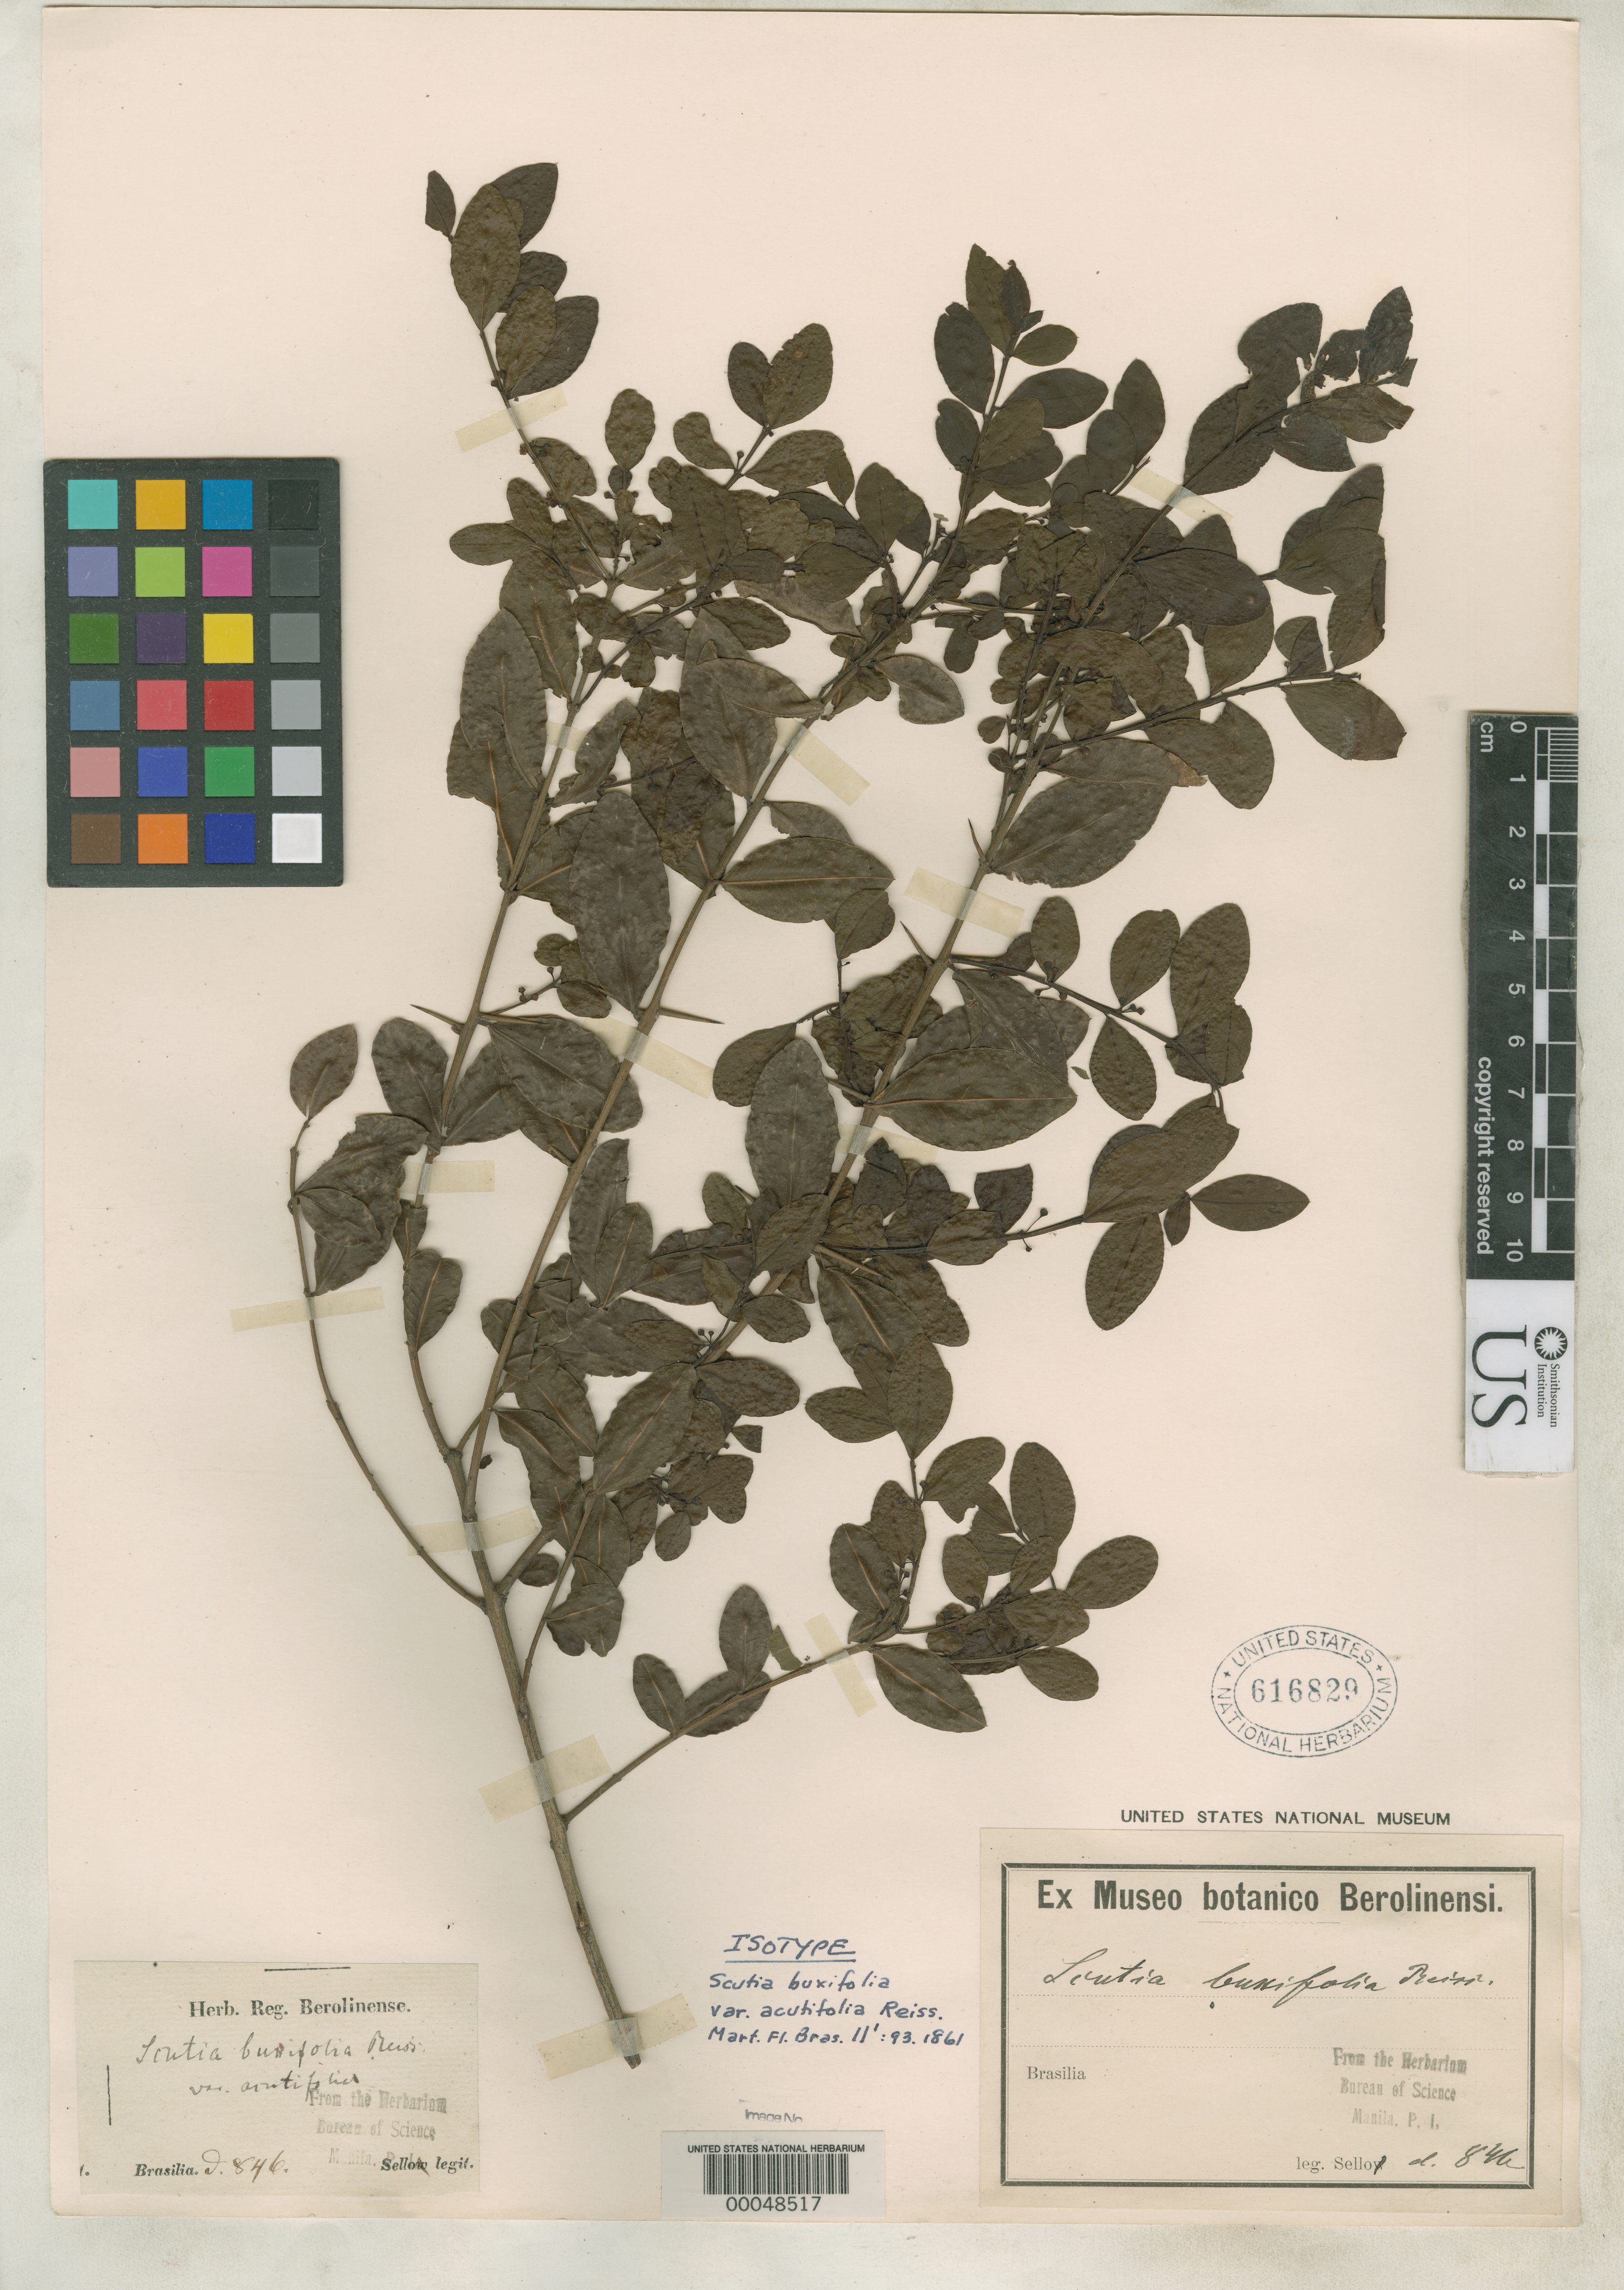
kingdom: Plantae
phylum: Tracheophyta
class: Magnoliopsida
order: Rosales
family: Rhamnaceae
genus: Scutia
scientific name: Scutia buxifolia var. acutifolia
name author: Reissek in Mart.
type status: Isosyntype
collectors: F. Sellow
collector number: D 846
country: Brazil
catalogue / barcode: US 616829